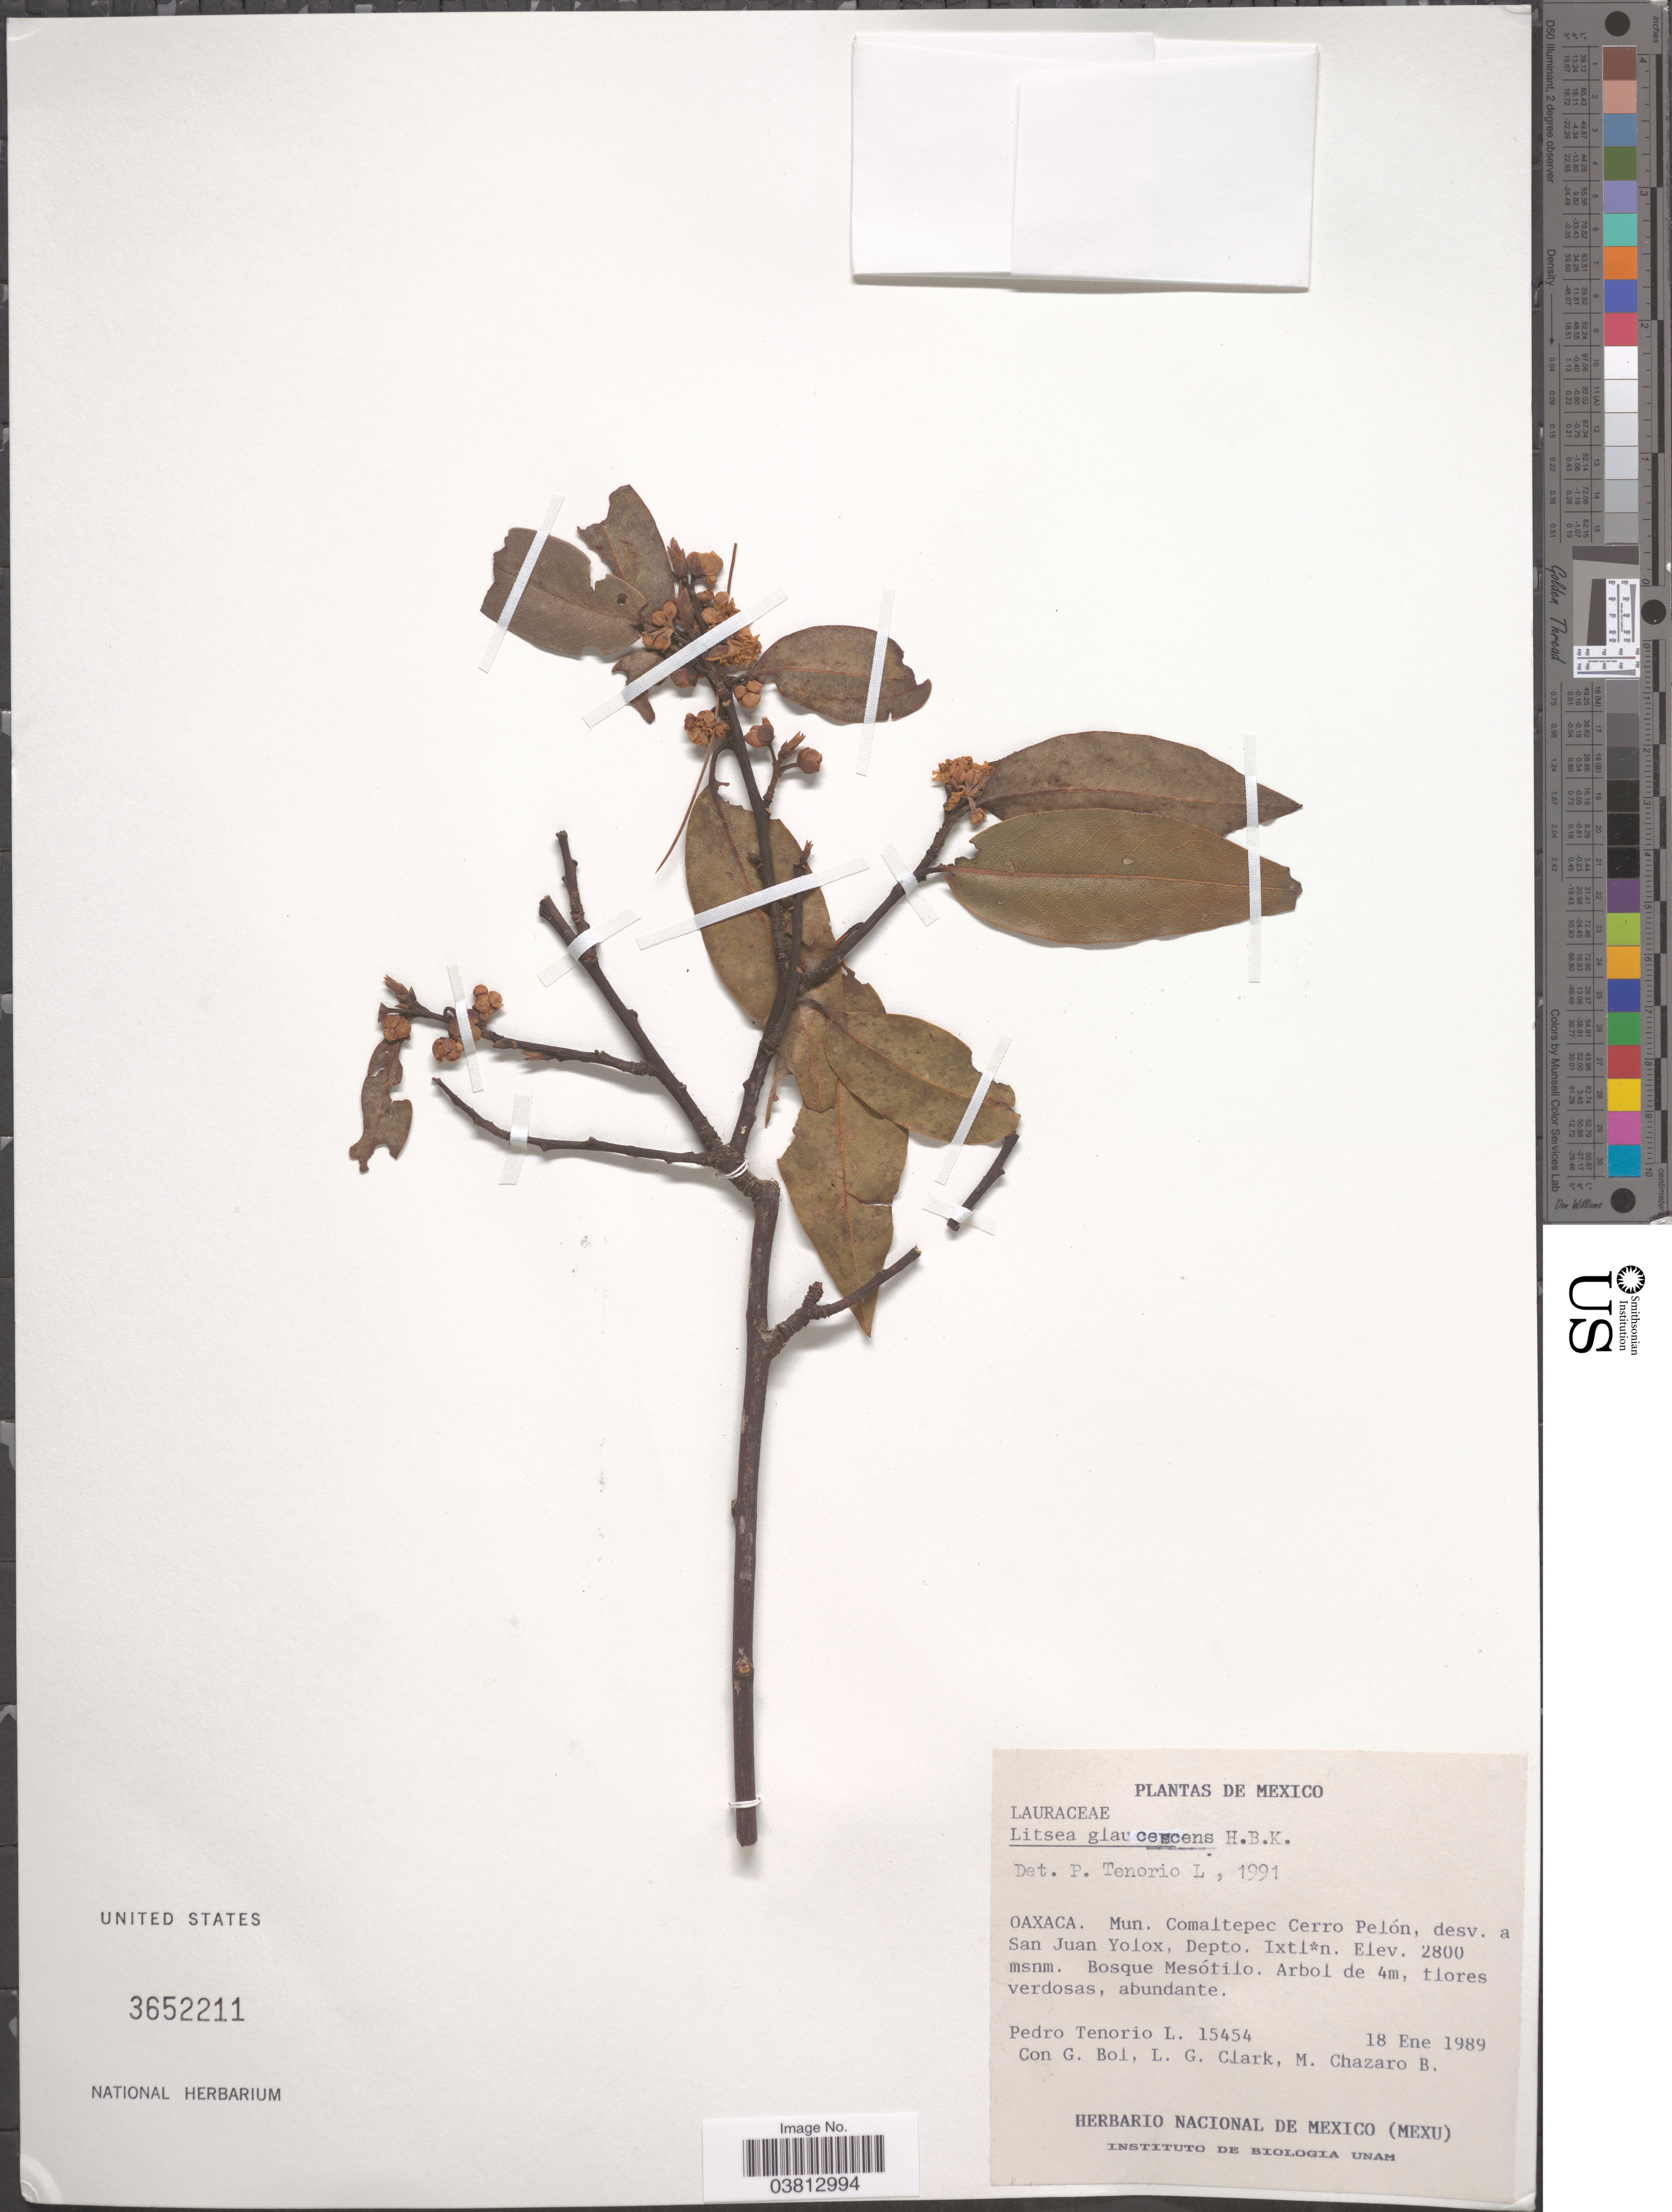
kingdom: Plantae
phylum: Tracheophyta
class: Magnoliopsida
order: Laurales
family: Lauraceae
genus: Litsea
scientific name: Litsea glaucescens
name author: Kunth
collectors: P. Tenorio L., G. Bol, L. G. Clark & M. Chazaro B.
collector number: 15454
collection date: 1989-01-18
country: Mexico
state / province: Oaxaca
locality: Mun. Comaltepec Cerro Pelón, desv. a San Juan Yolox, Depto. Ixtln [interpreted].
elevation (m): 2800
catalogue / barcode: US 3652211